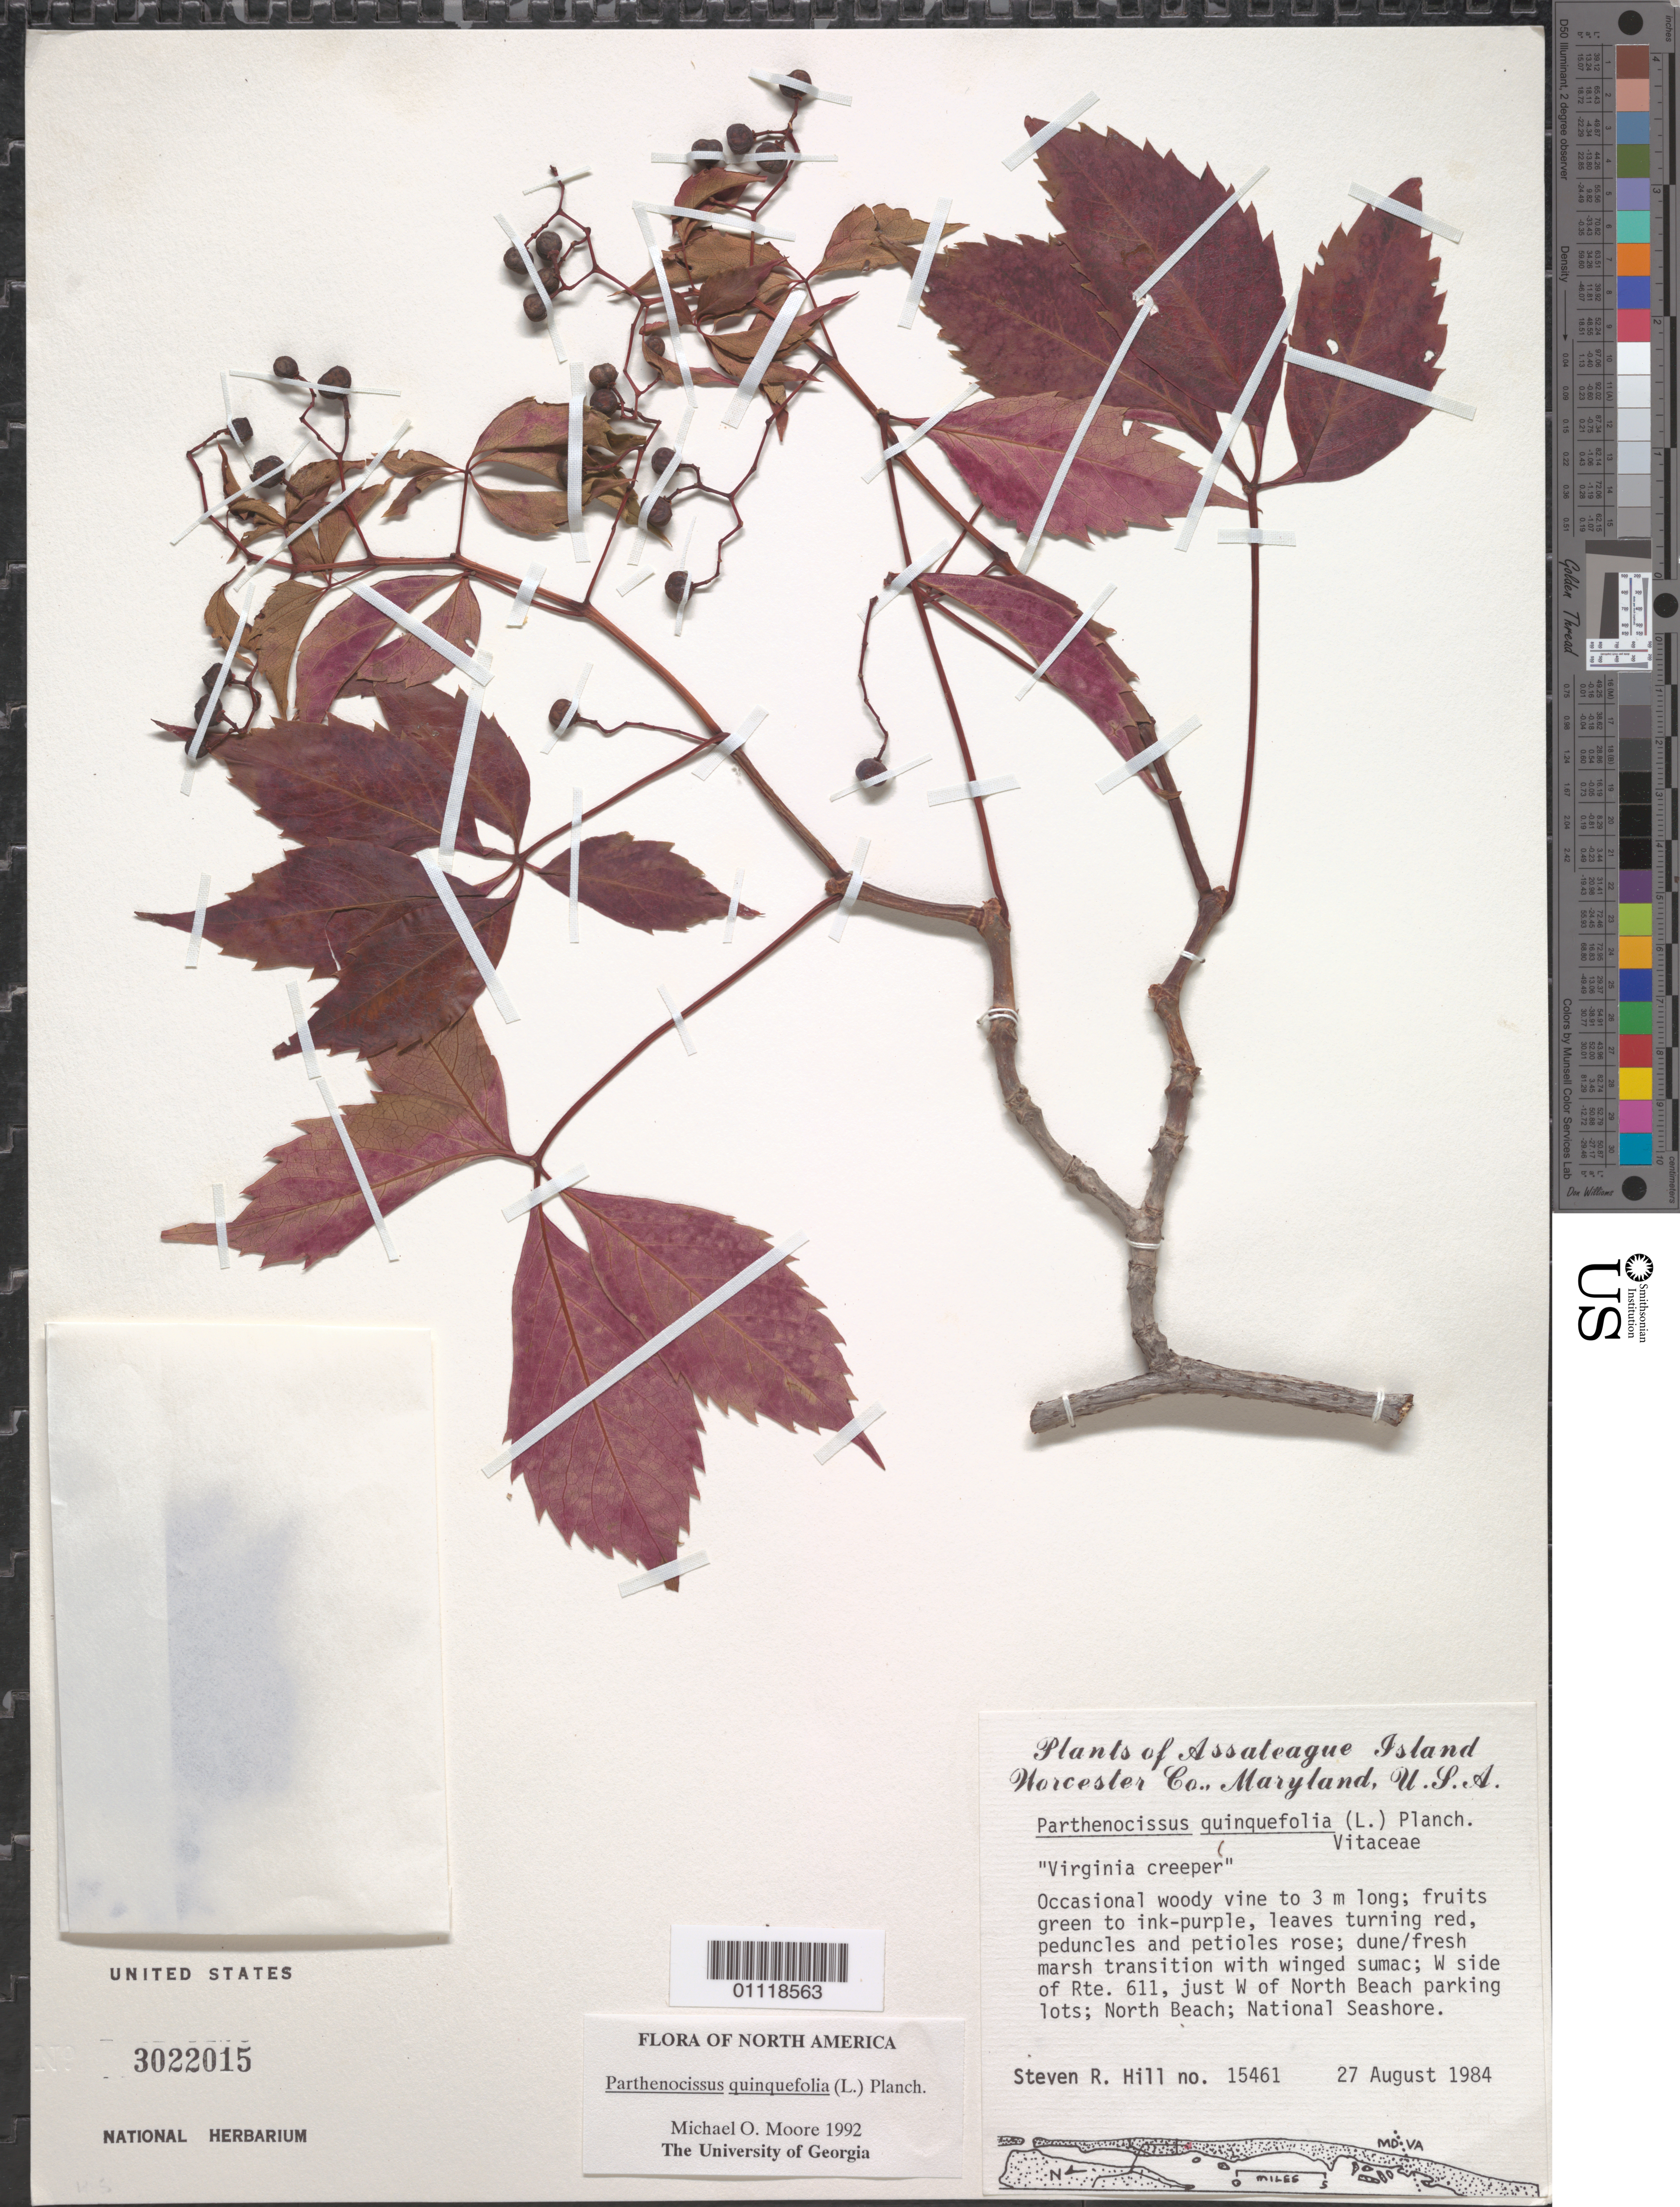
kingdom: Plantae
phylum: Tracheophyta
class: Magnoliopsida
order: Vitales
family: Vitaceae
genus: Parthenocissus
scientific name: Parthenocissus quinquefolia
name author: (L.) Planch.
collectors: S. R. Hill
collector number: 15461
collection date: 1984-08-27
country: United States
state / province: Maryland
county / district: Worcester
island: Assateague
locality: W side of Rte 611, just W of N Beach parking lots. National Seashore.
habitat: Dune.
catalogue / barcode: US 3022015